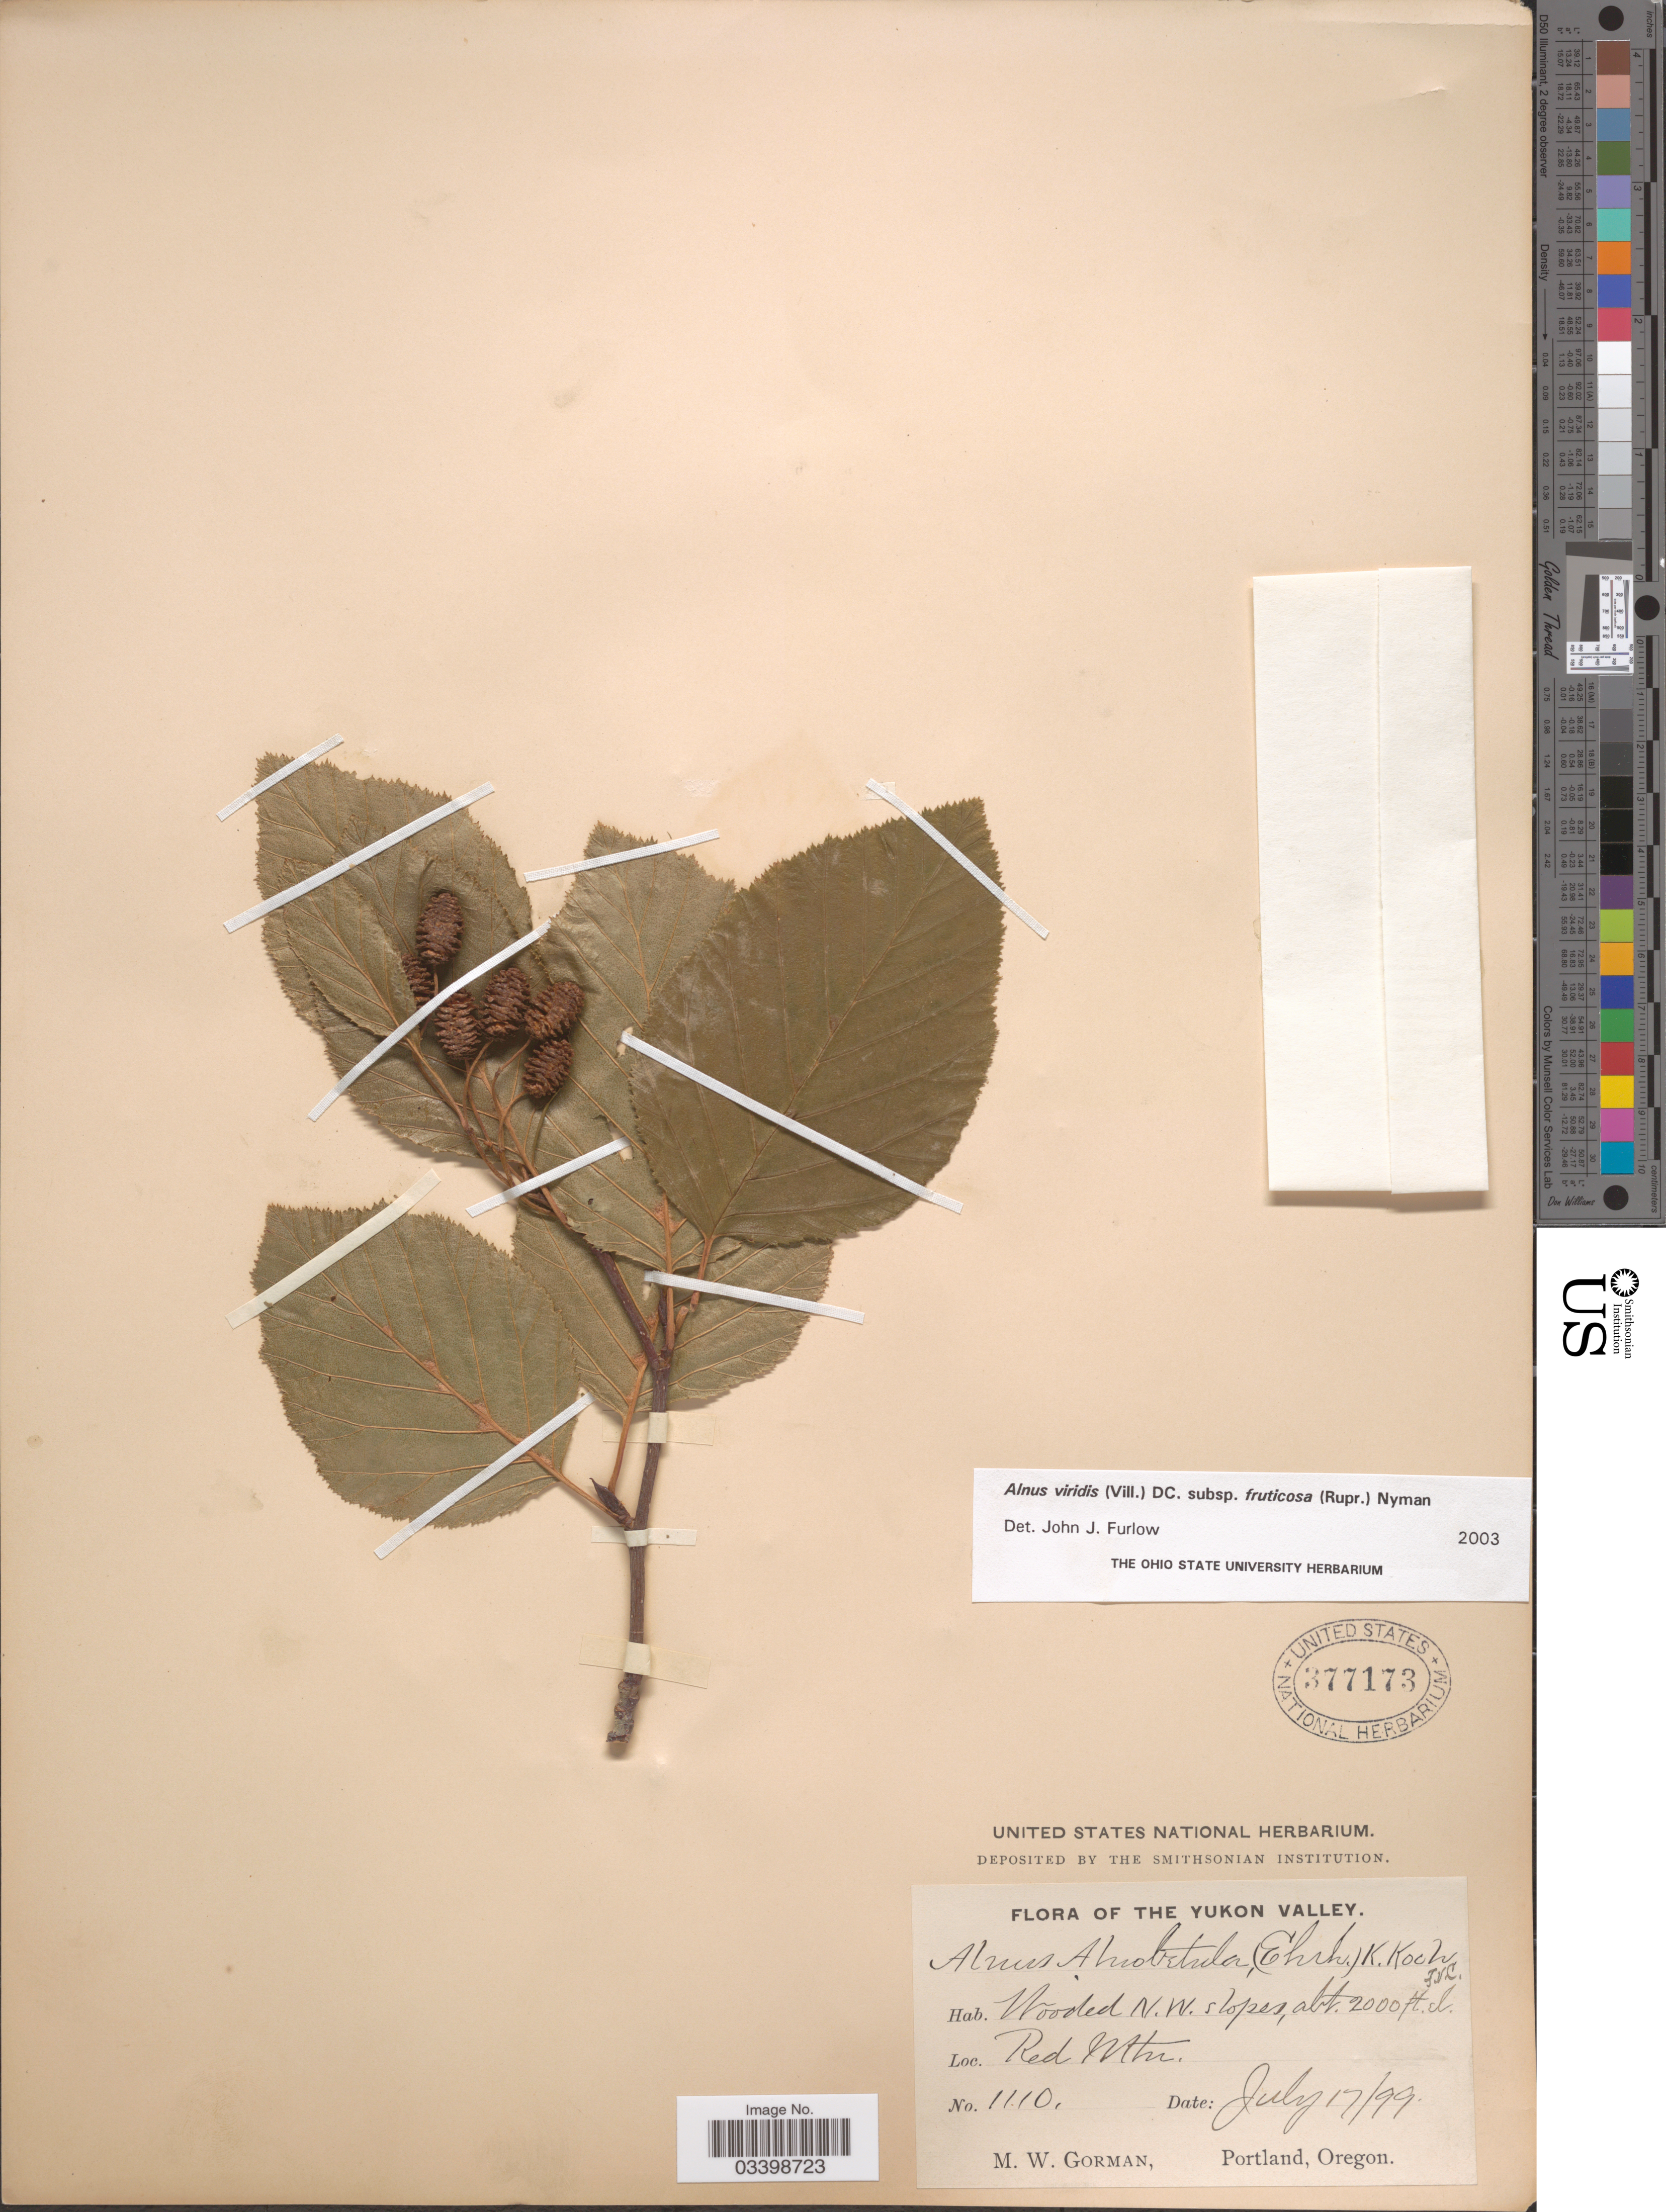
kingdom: Plantae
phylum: Tracheophyta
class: Magnoliopsida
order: Fagales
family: Betulaceae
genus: Alnus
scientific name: Alnus viridis subsp. fruticosa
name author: (Rupr.) Nyman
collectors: M. W. Gorman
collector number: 1110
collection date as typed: Transcribed d/m/y: 17/7/99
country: Canada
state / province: Yukon Territory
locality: The Yukon Valley. Wooded N.W. slopes. Red Mtn.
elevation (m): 610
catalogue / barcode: US 377173